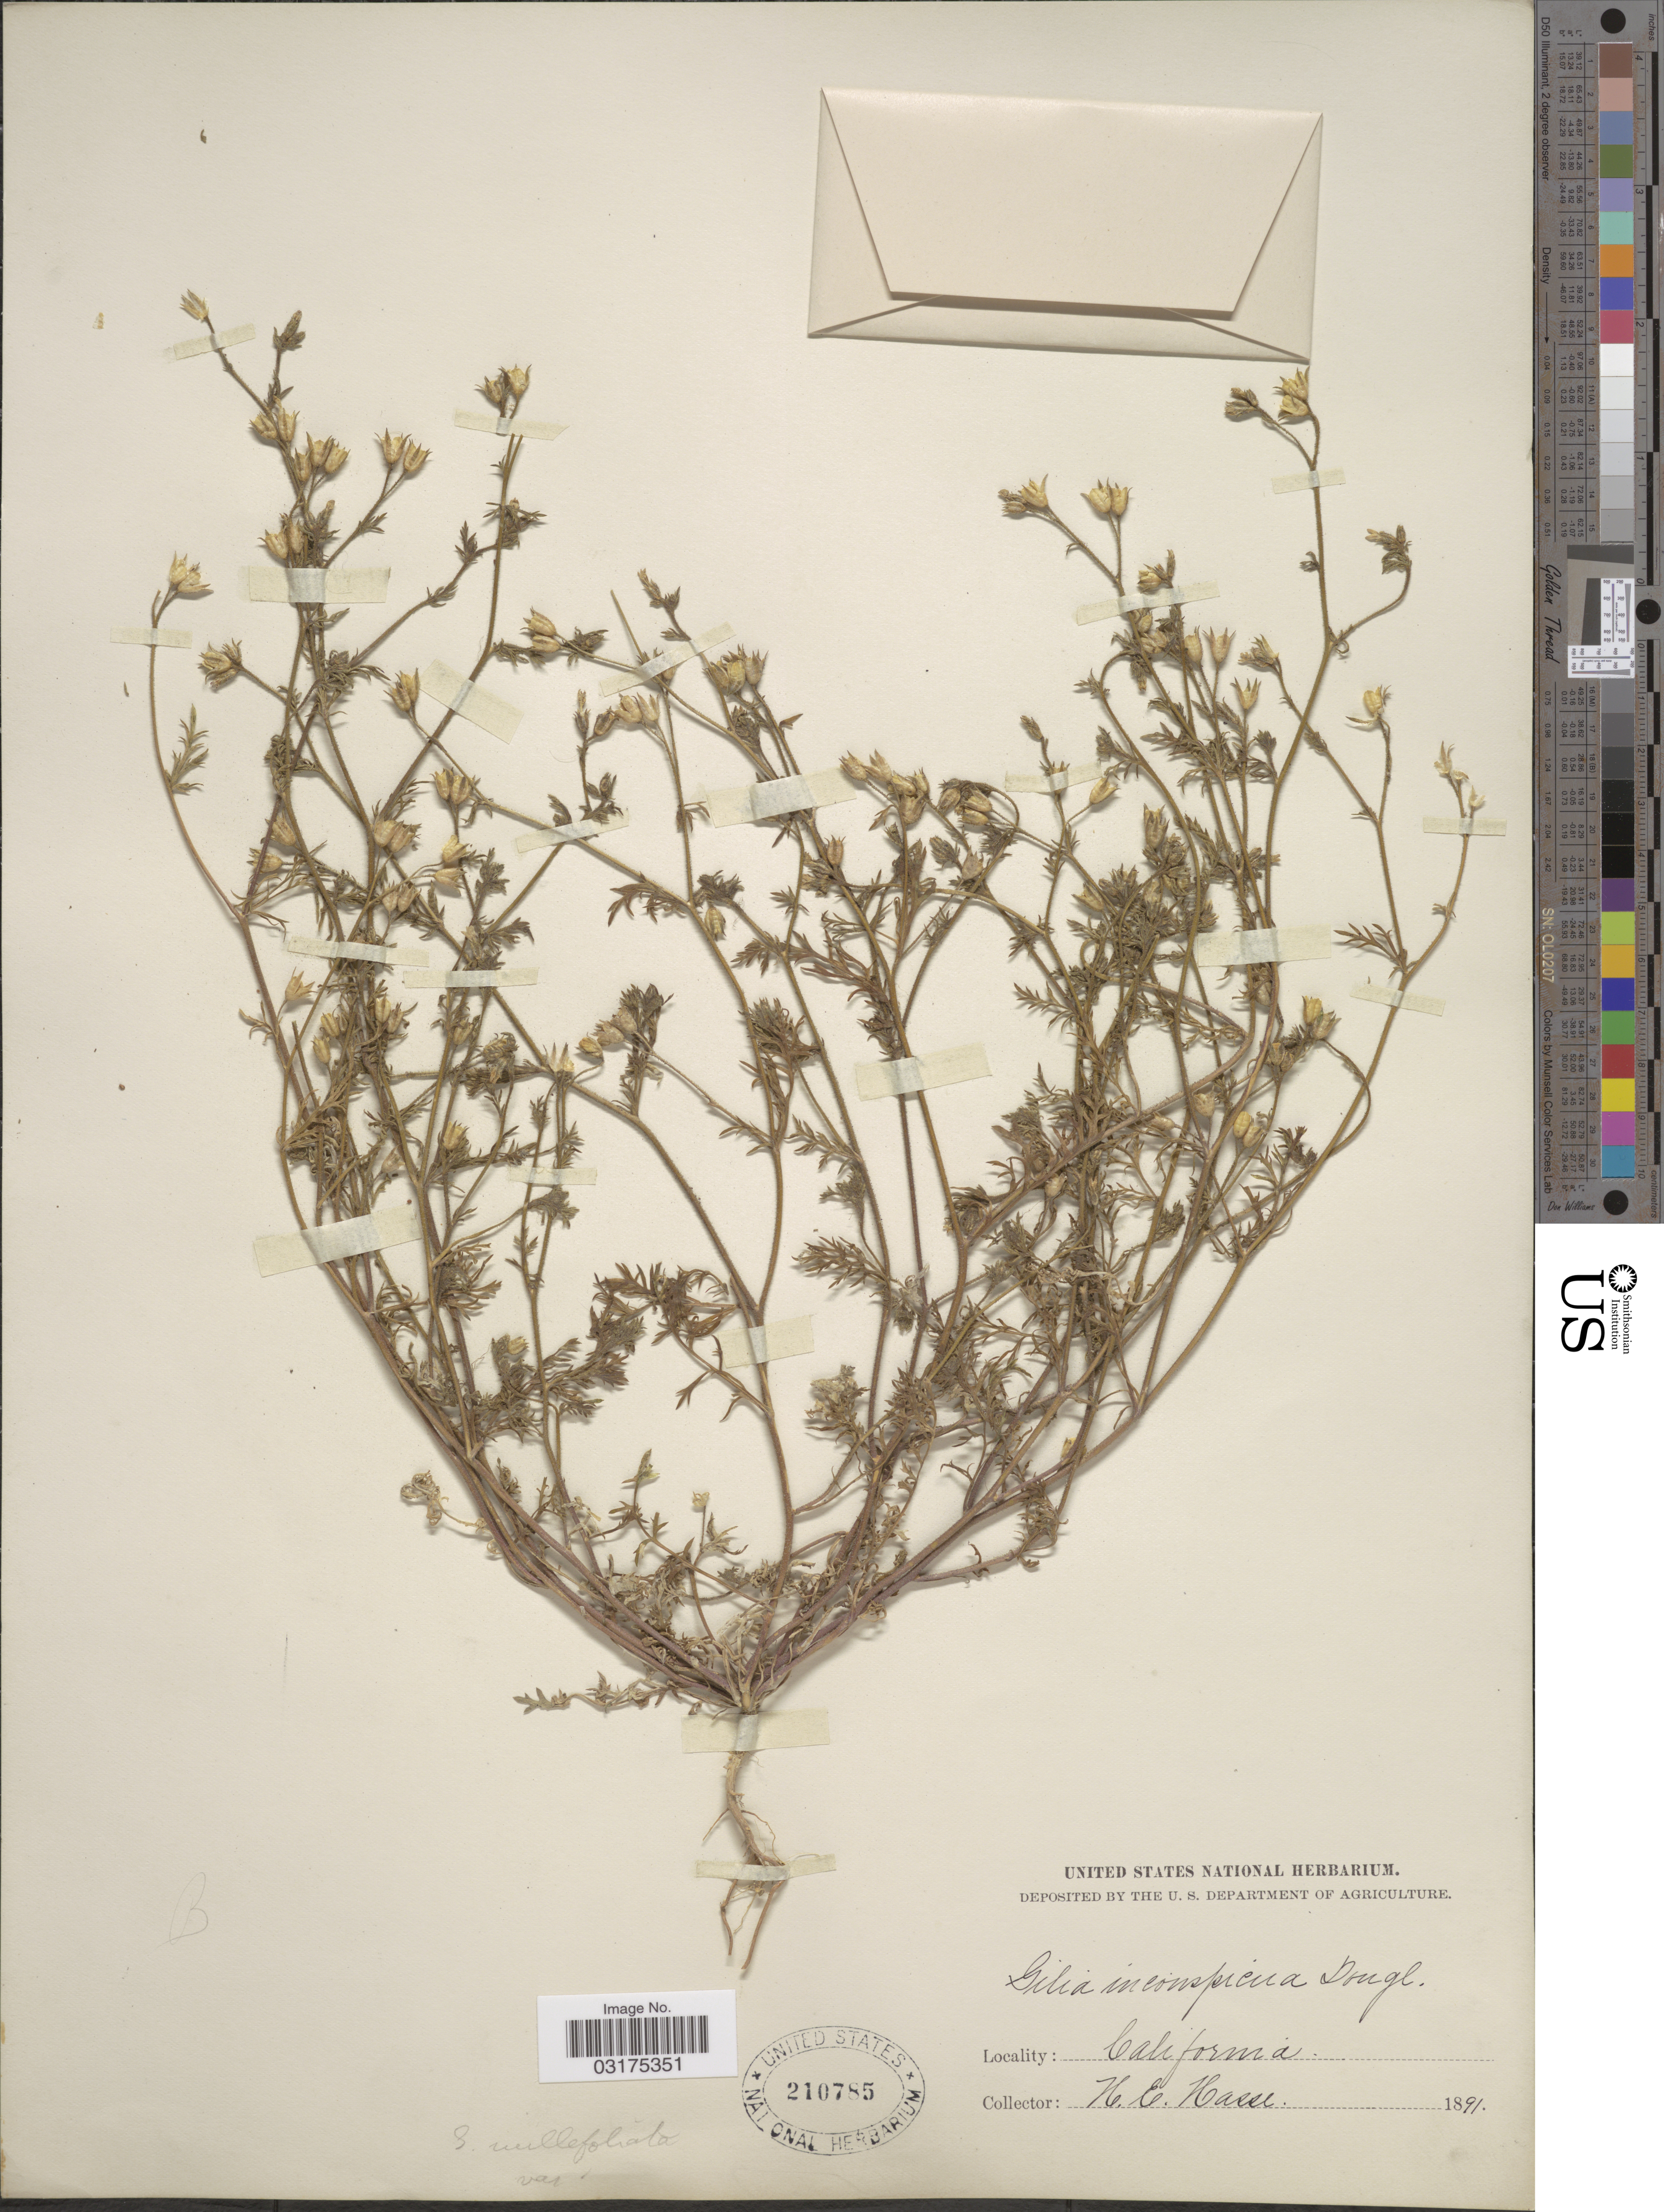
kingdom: Plantae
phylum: Tracheophyta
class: Magnoliopsida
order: Ericales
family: Polemoniaceae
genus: Gilia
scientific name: Gilia clivorum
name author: (Jeps.) V.E. Grant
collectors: H. E. Hasse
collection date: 1891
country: United States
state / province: California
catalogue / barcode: US 210785